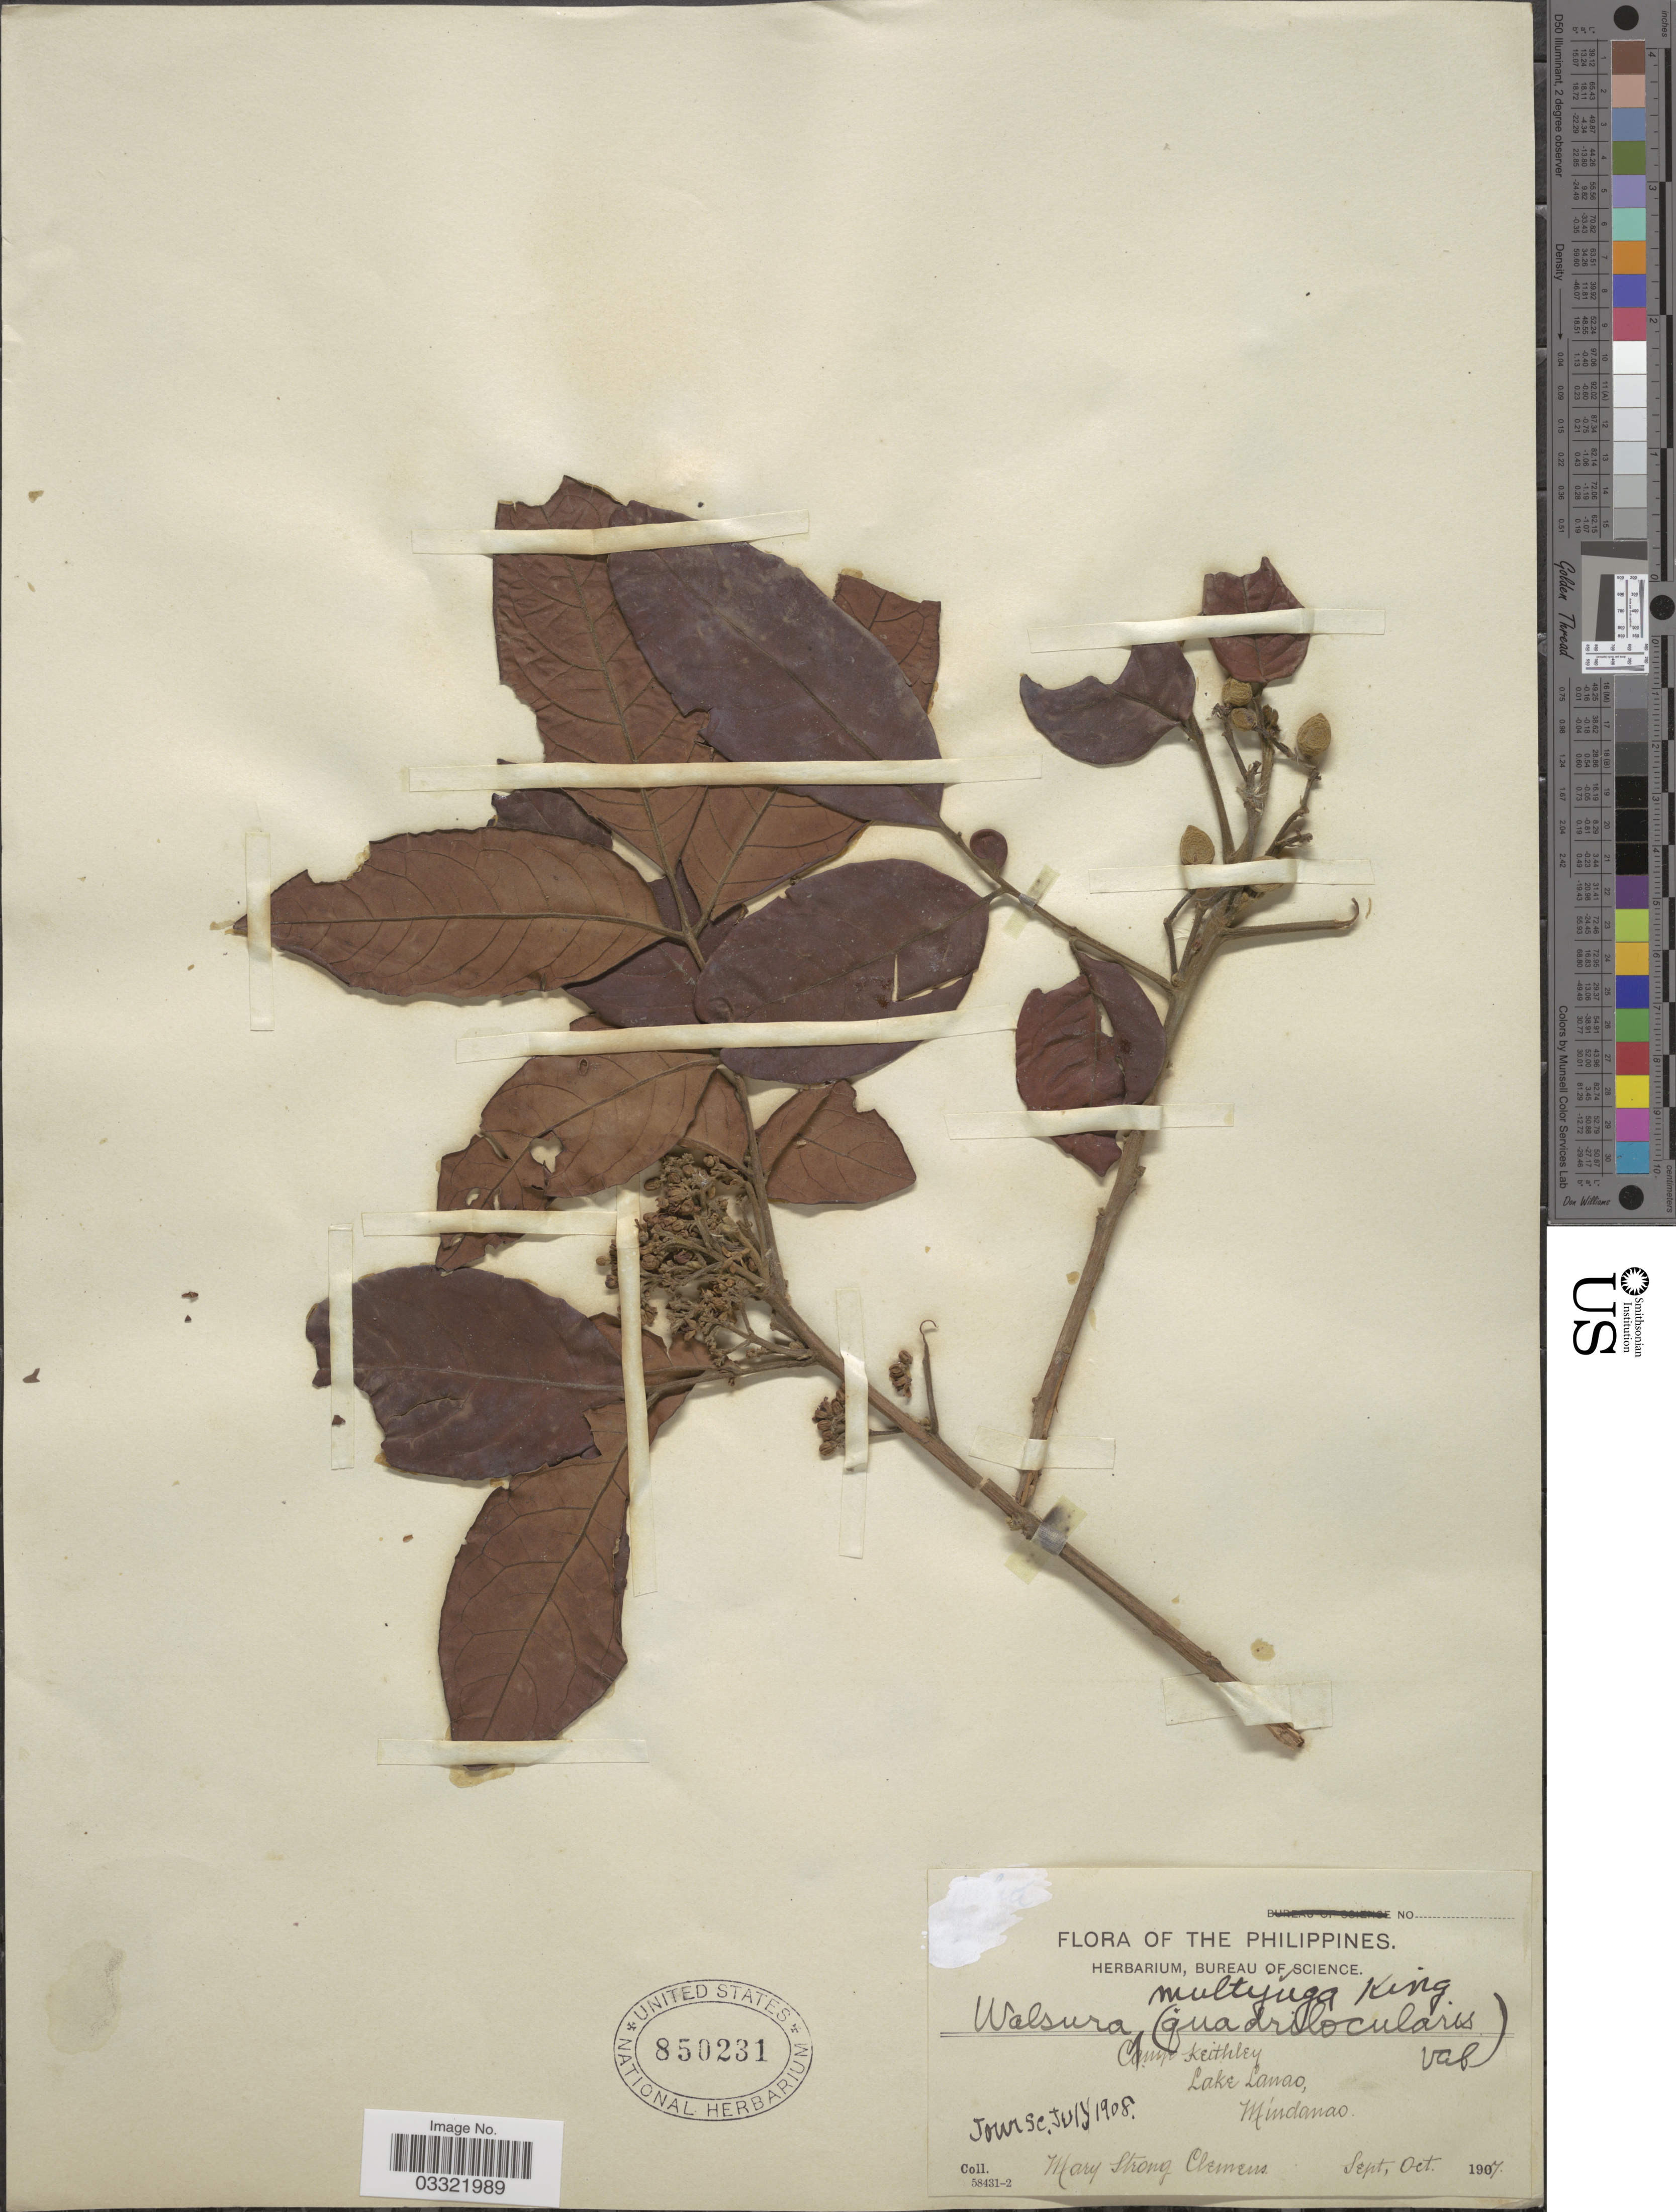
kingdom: Plantae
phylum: Tracheophyta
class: Magnoliopsida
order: Sapindales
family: Meliaceae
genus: Pseudoclausena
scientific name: Pseudoclausena chrysogyne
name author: (Miq.) T.P. Clark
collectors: M. S. Clemens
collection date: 1907-09/1907-10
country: Philippines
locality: Camp Keithley, Lake Lanao, Mindanao.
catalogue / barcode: US 850231